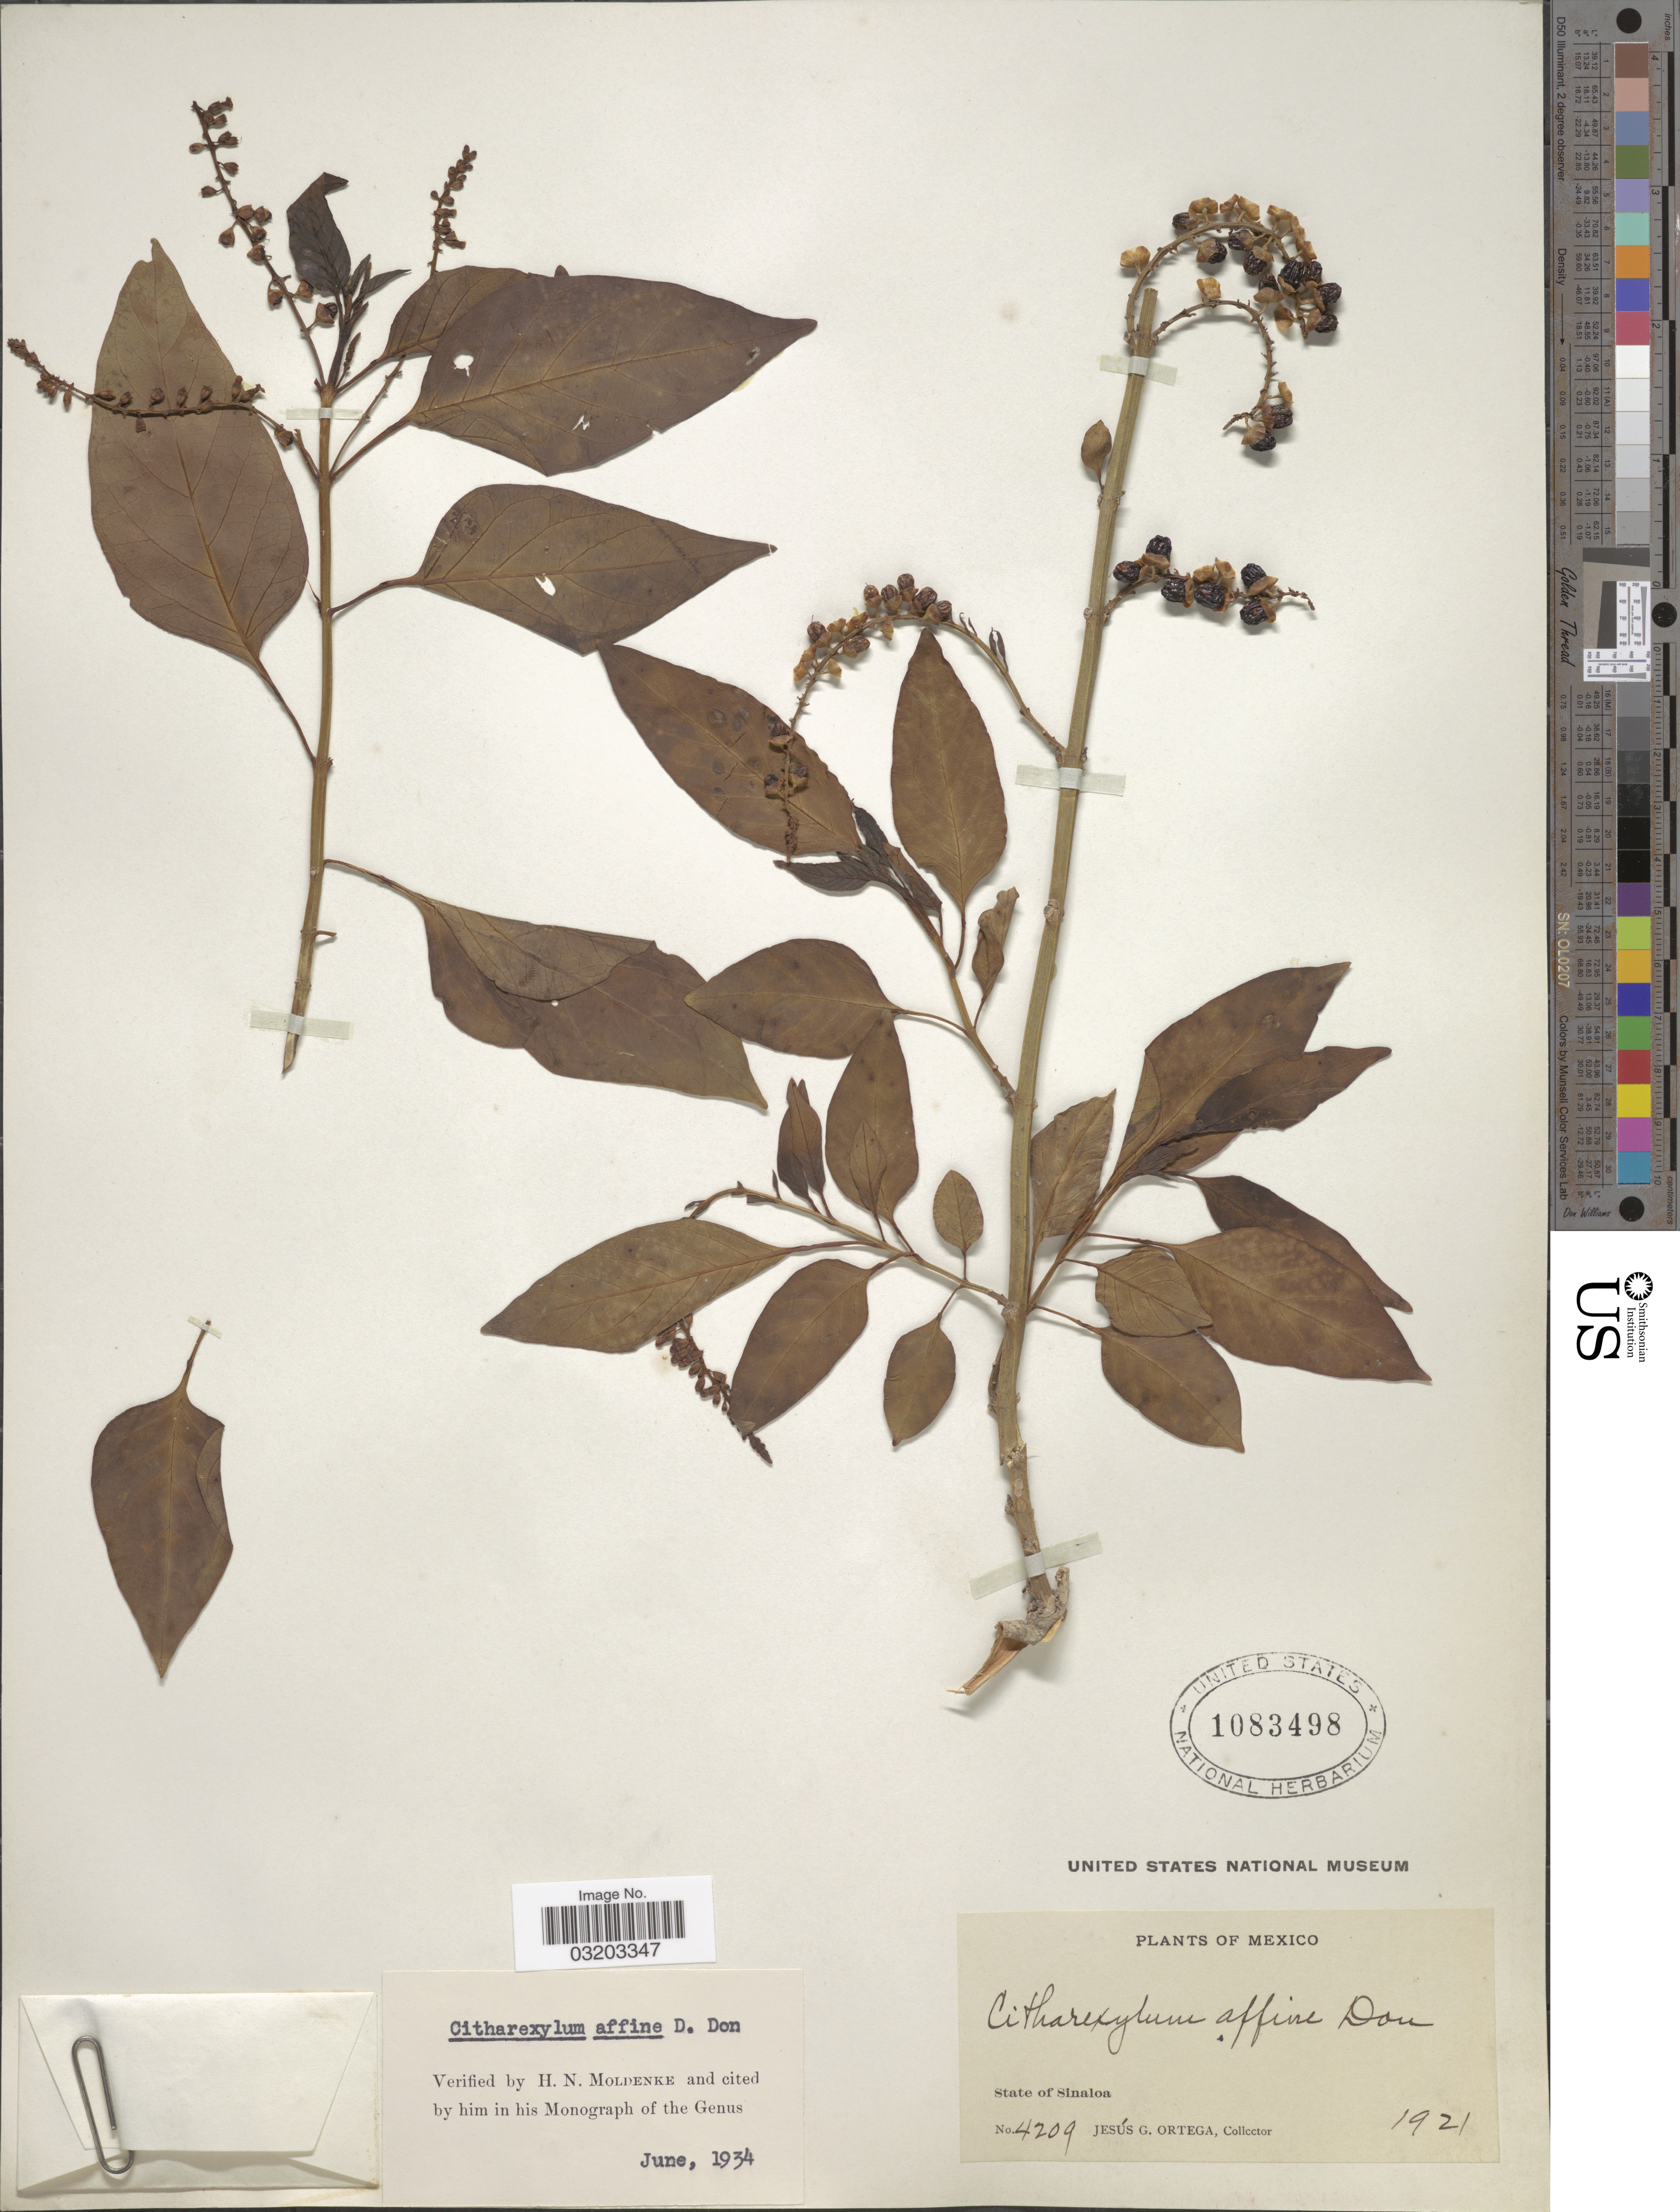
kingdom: Plantae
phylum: Tracheophyta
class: Magnoliopsida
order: Lamiales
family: Verbenaceae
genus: Citharexylum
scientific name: Citharexylum affine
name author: D. Don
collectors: J. Ortega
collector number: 4209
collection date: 1921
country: Mexico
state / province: Sinaloa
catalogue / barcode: US 1083498